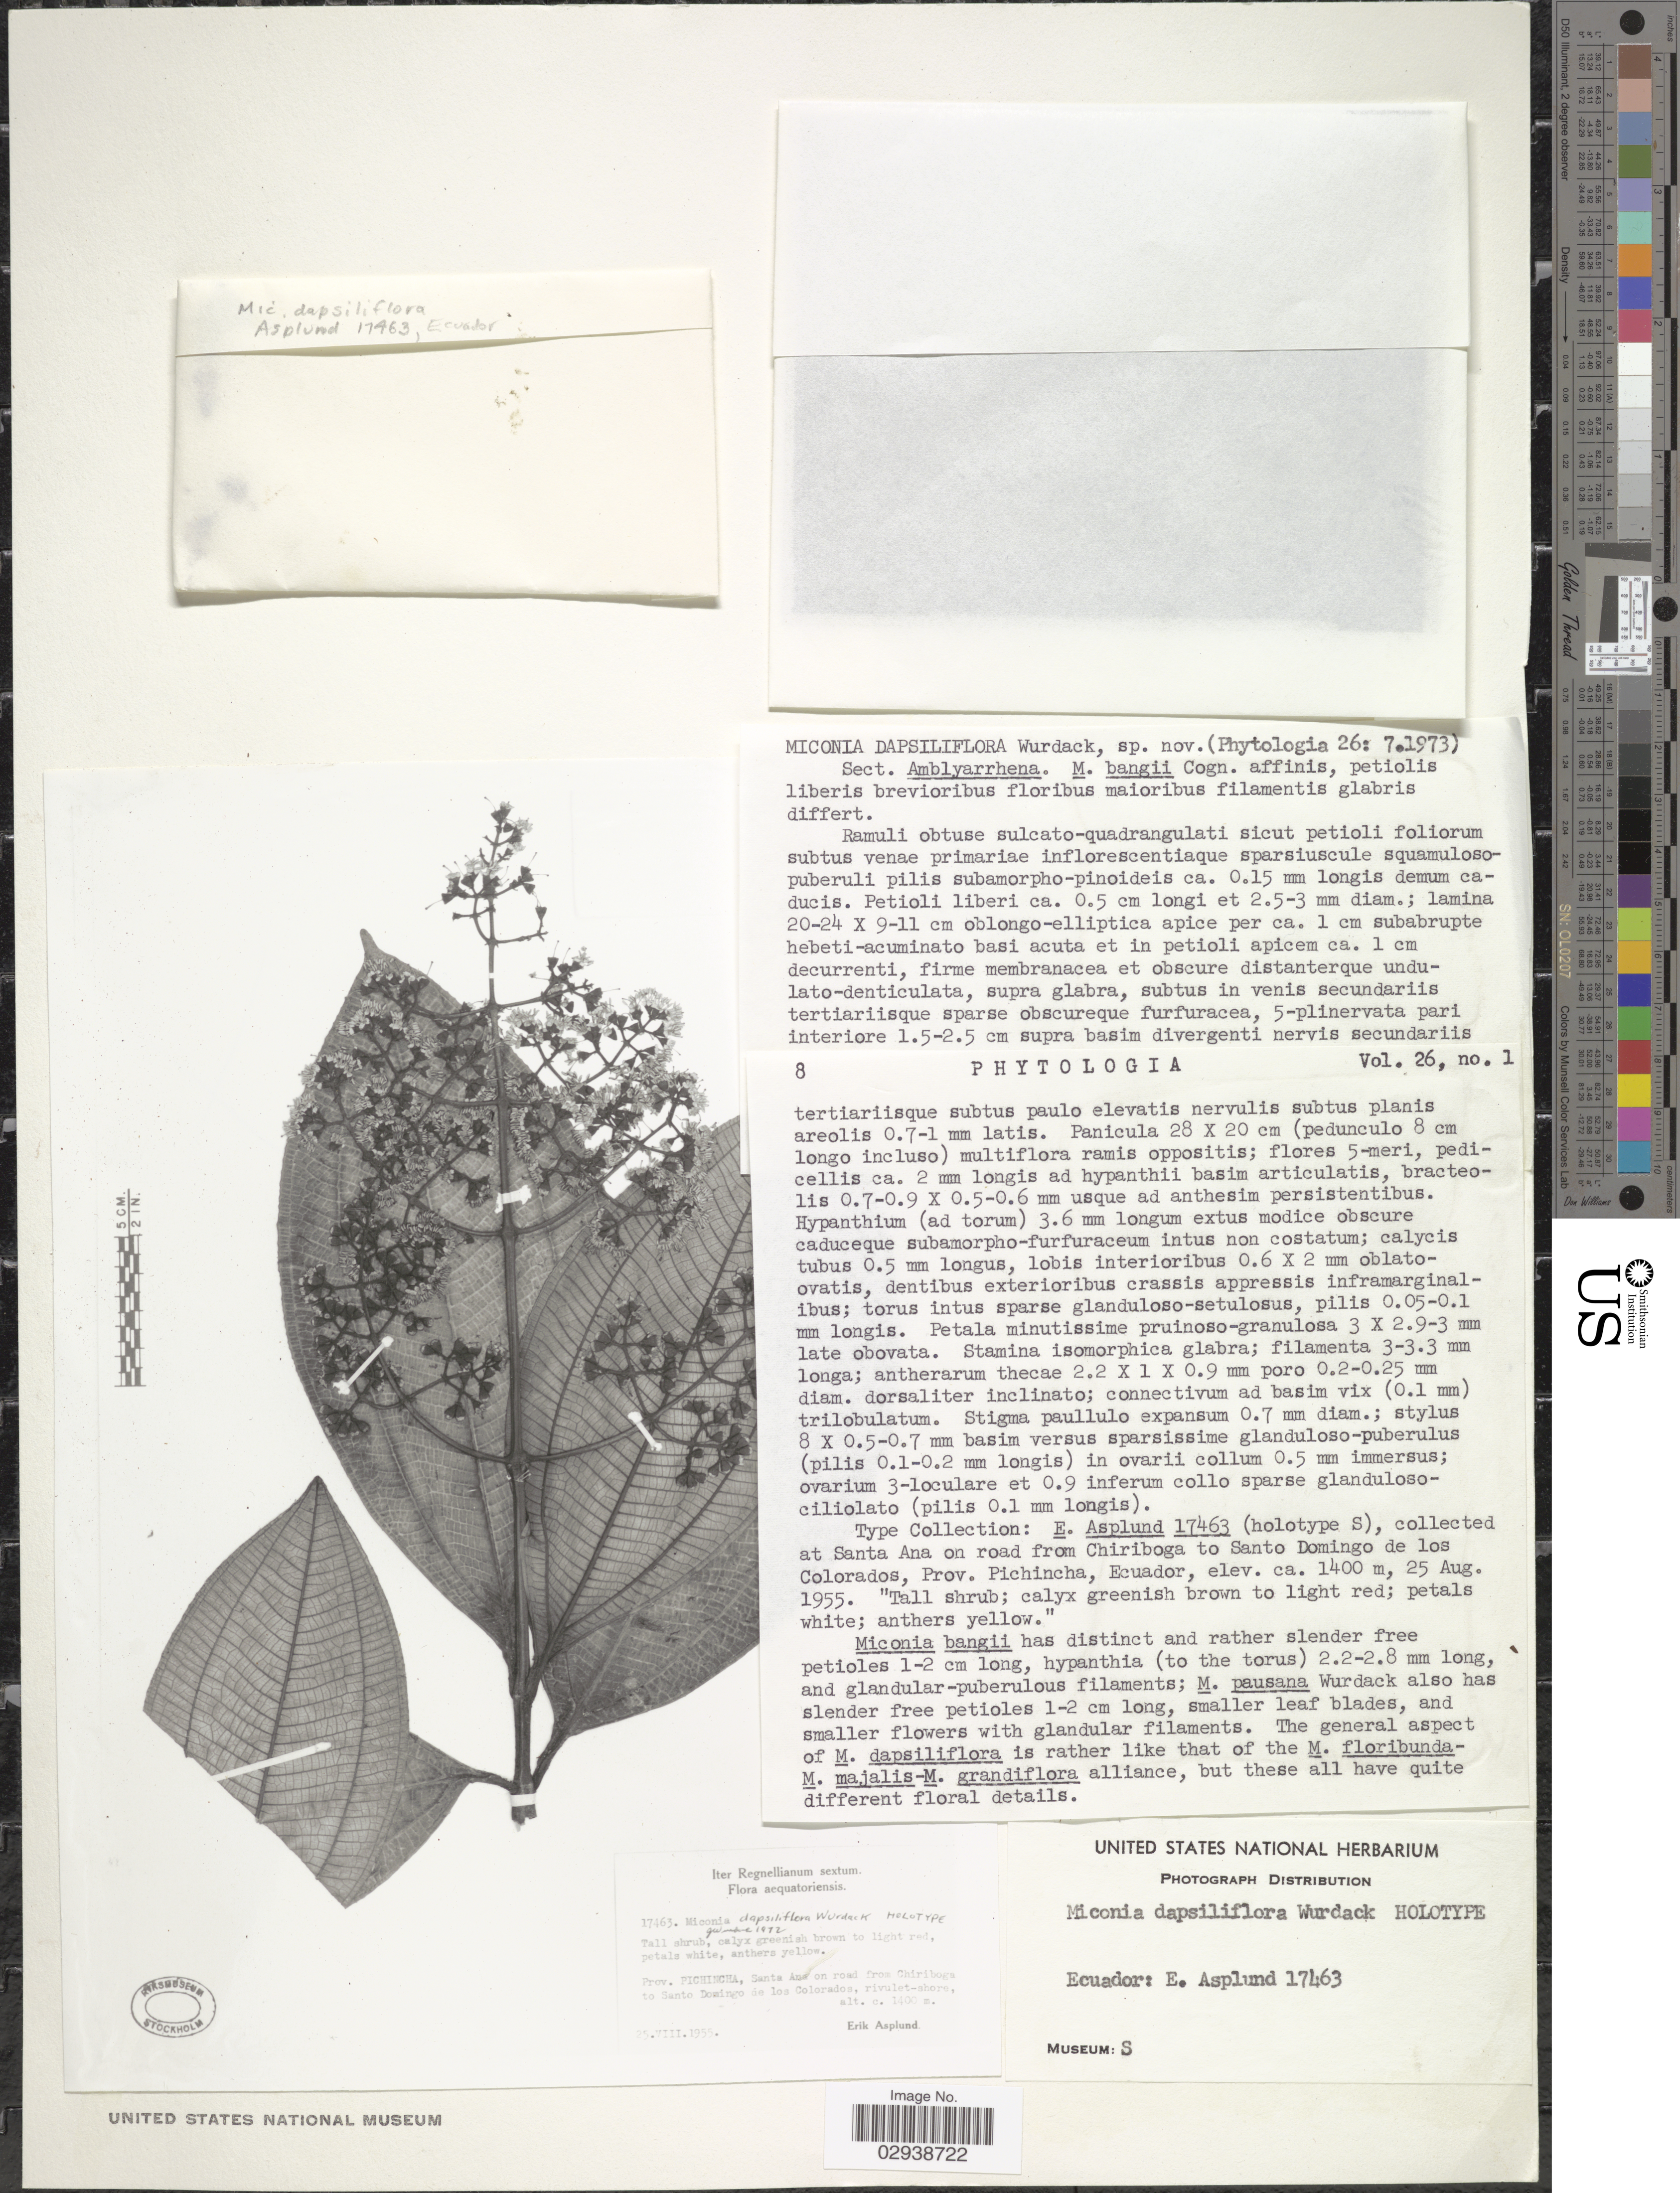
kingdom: Plantae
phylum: Tracheophyta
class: Magnoliopsida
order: Myrtales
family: Melastomataceae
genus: Miconia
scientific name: Miconia dapsiliflora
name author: Wurdack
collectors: E. Asplund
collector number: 17463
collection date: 1955-08-25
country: Ecuador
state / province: Pichincha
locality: Santa Ana on road from Chiriboga to Santo Domingo de los Colorados, rivulet-shore.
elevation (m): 1400